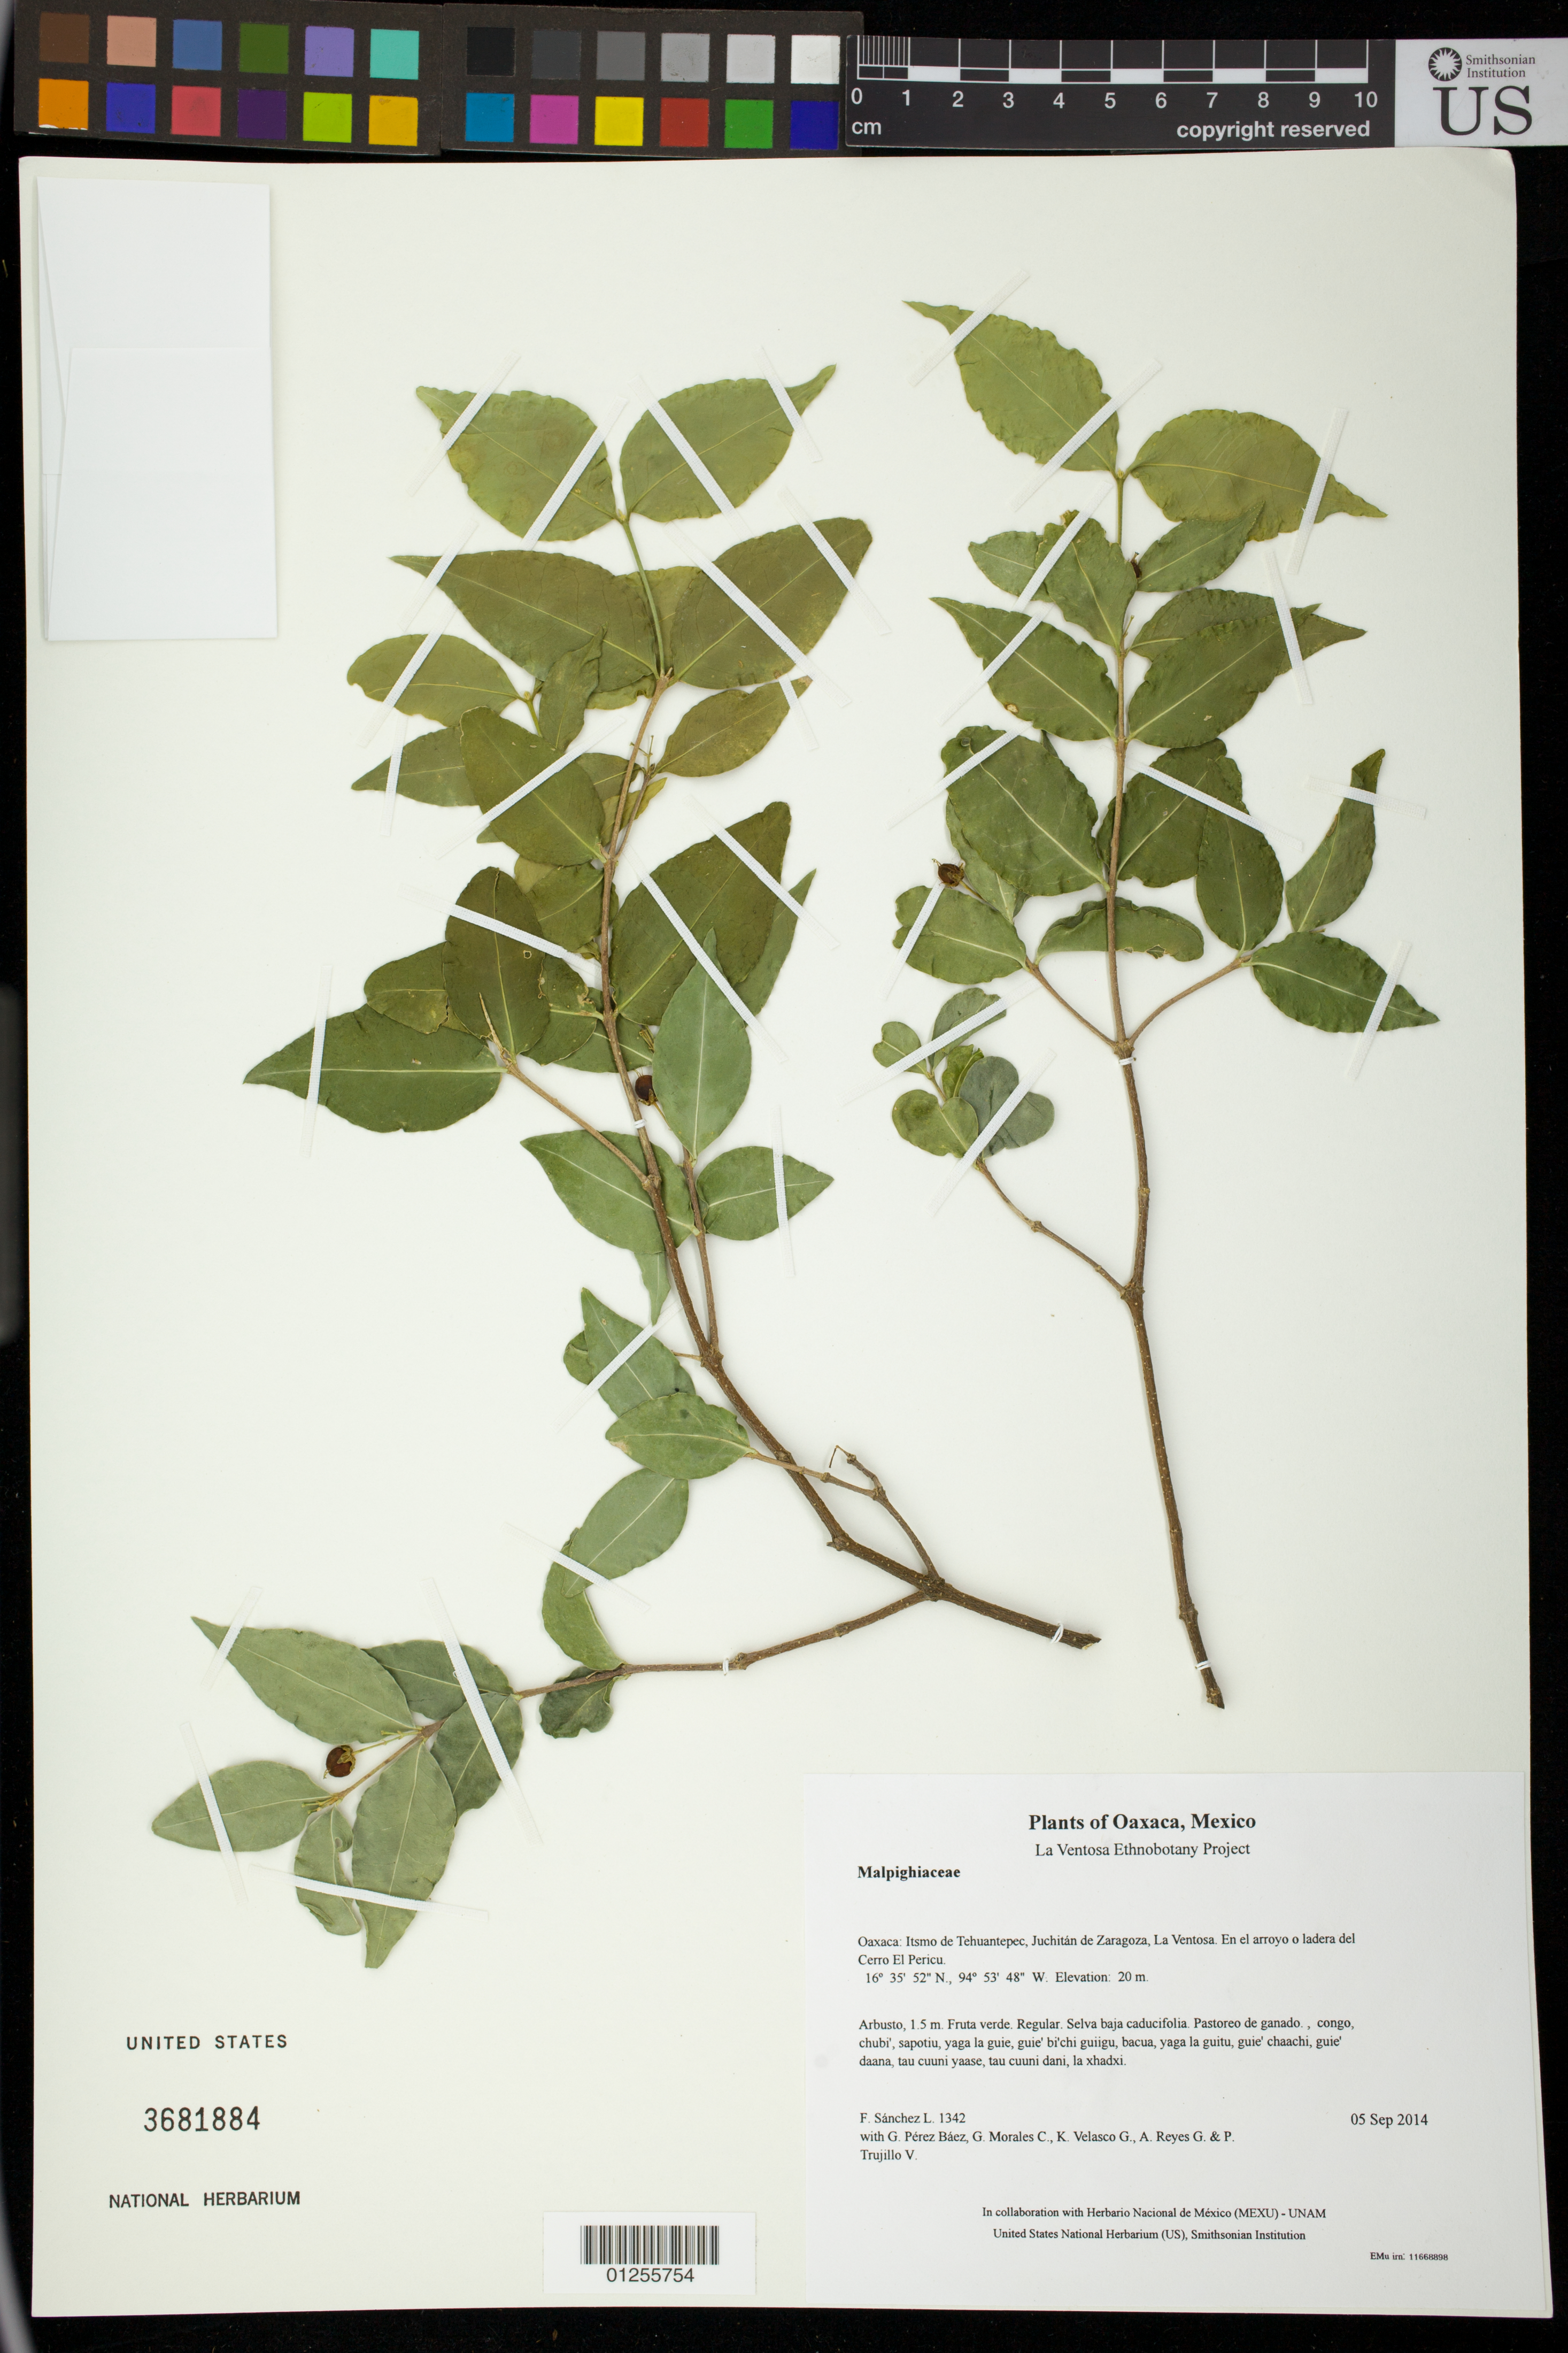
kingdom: Plantae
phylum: Tracheophyta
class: Magnoliopsida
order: Malpighiales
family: Malpighiaceae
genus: Malpighia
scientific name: Malpighia glabra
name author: L.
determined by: Velasco G., Kenia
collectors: F. Sánchez L., G. Pérez Báez, G. Morales C., K. Velasco G., A. Reyes G. & P. Trujillo V.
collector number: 1342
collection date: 2014-09-05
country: Mexico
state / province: Oaxaca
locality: Itsmo de Tehuantepec, Juchitán de Zaragoza, La Ventosa. En el arroyo o ladera del Cerro El Pericu.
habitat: Selva baja caducifolia. Pastoreo de ganado.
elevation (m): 20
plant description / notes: JEBOT, MEXU, SERO, US; Yaga bandaga. 1.5 m. Cuaananaxhi naga'. Nuu.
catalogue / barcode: US 3681884